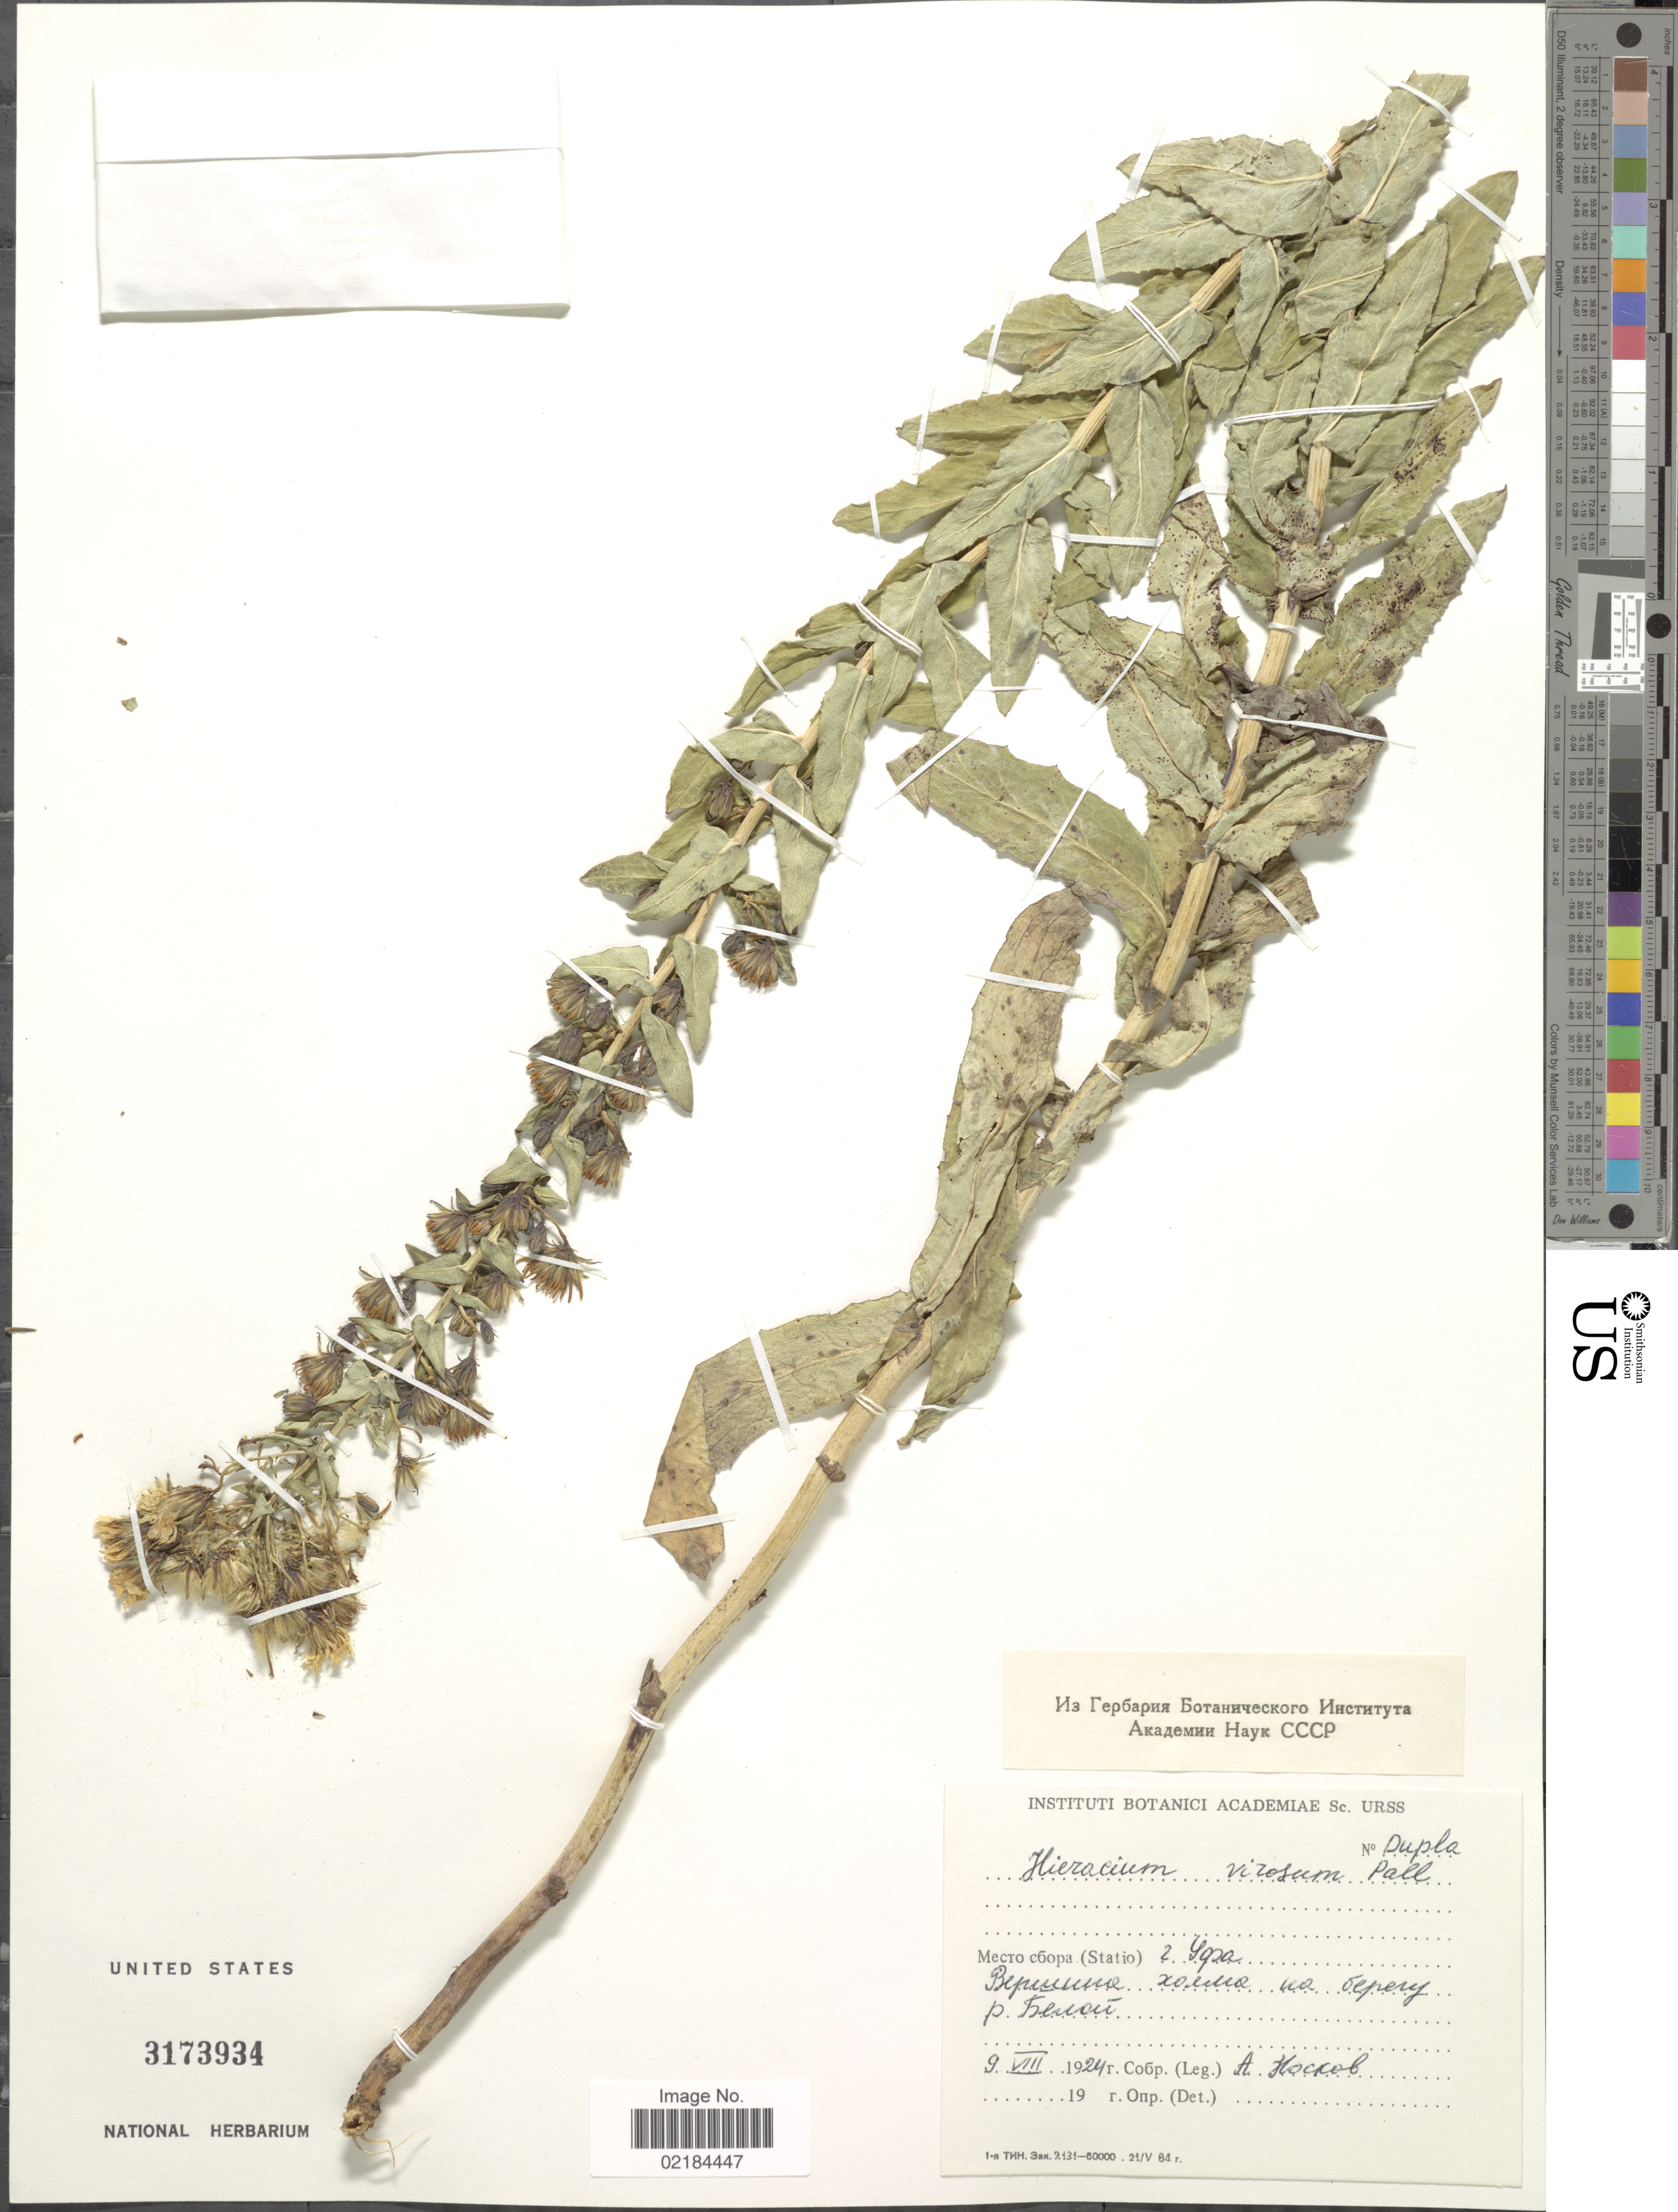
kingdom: Plantae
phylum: Tracheophyta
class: Magnoliopsida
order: Asterales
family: Asteraceae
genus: Hieracium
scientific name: Hieracium virosum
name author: Pall.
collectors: A. Hockob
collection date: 1924-08-09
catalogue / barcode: US 3173934